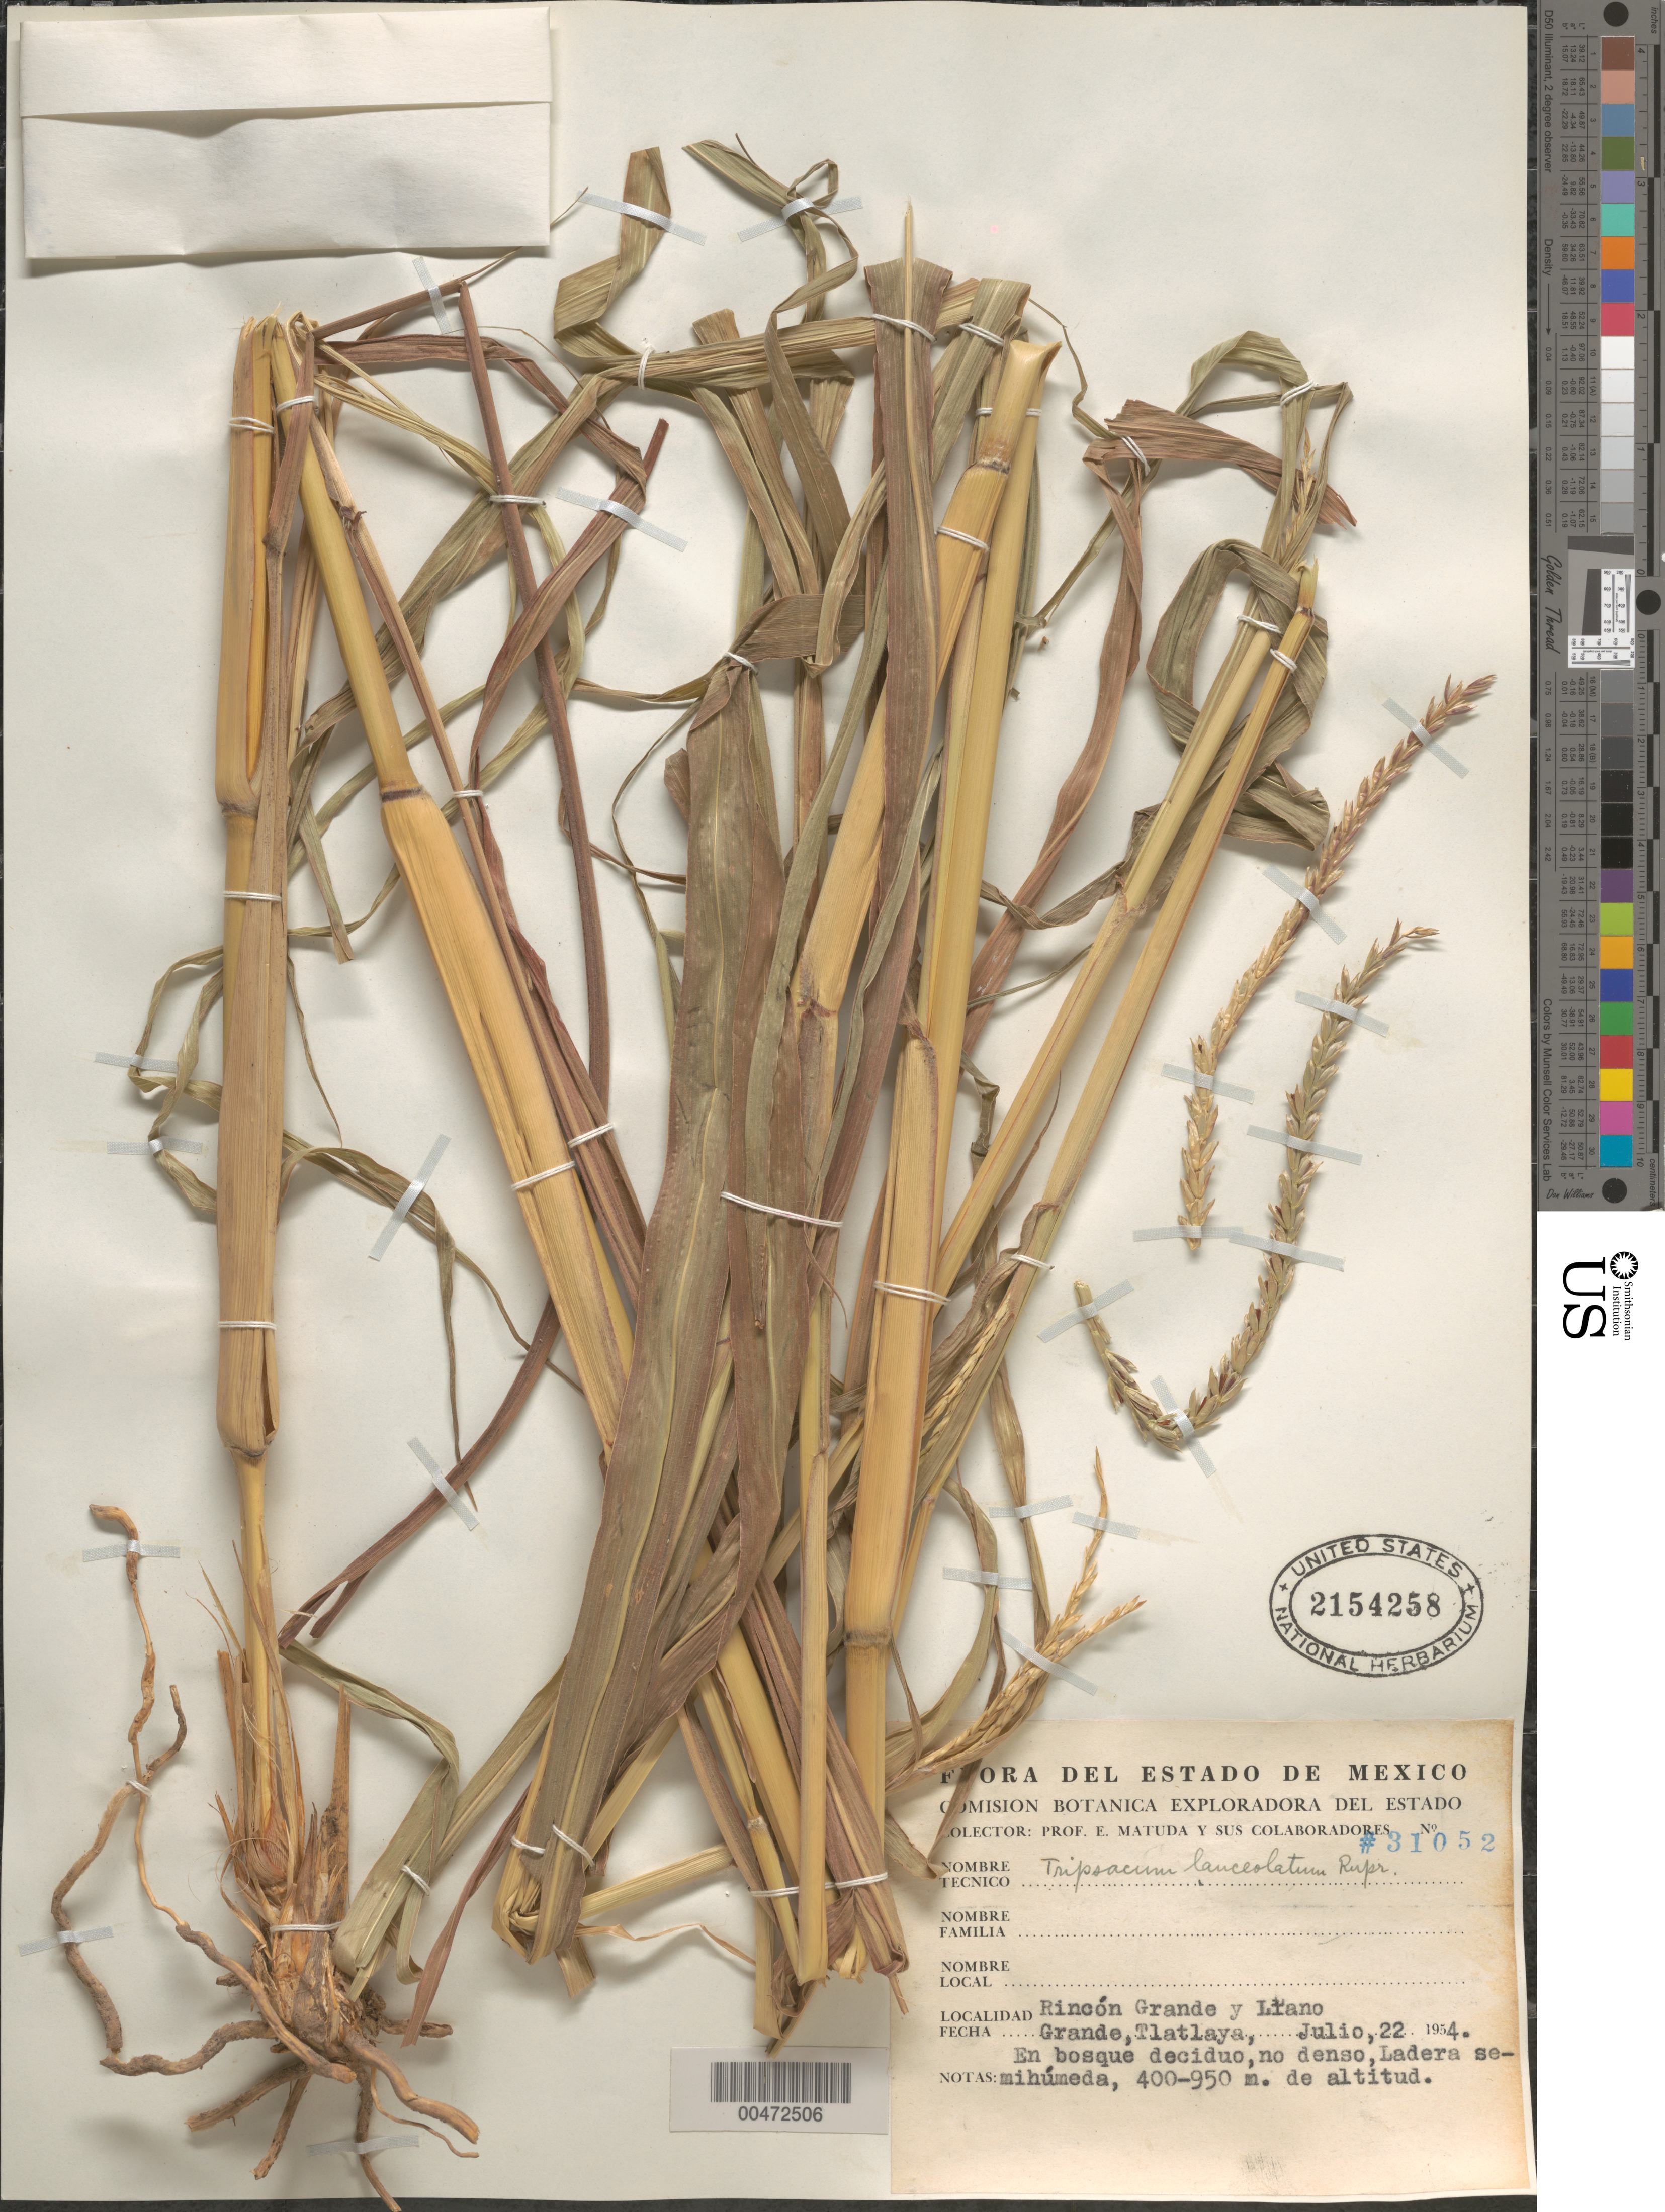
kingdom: Plantae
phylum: Tracheophyta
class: Liliopsida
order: Poales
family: Poaceae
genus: Tripsacum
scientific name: Tripsacum lanceolatum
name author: Rupr. ex E. Fourn.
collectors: E. Matuda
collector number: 31052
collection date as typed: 22 Jul 1954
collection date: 1954-07-22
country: Mexico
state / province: México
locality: Rincón Grande & Llano Grande, Tlatlaya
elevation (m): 400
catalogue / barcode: US 2154258